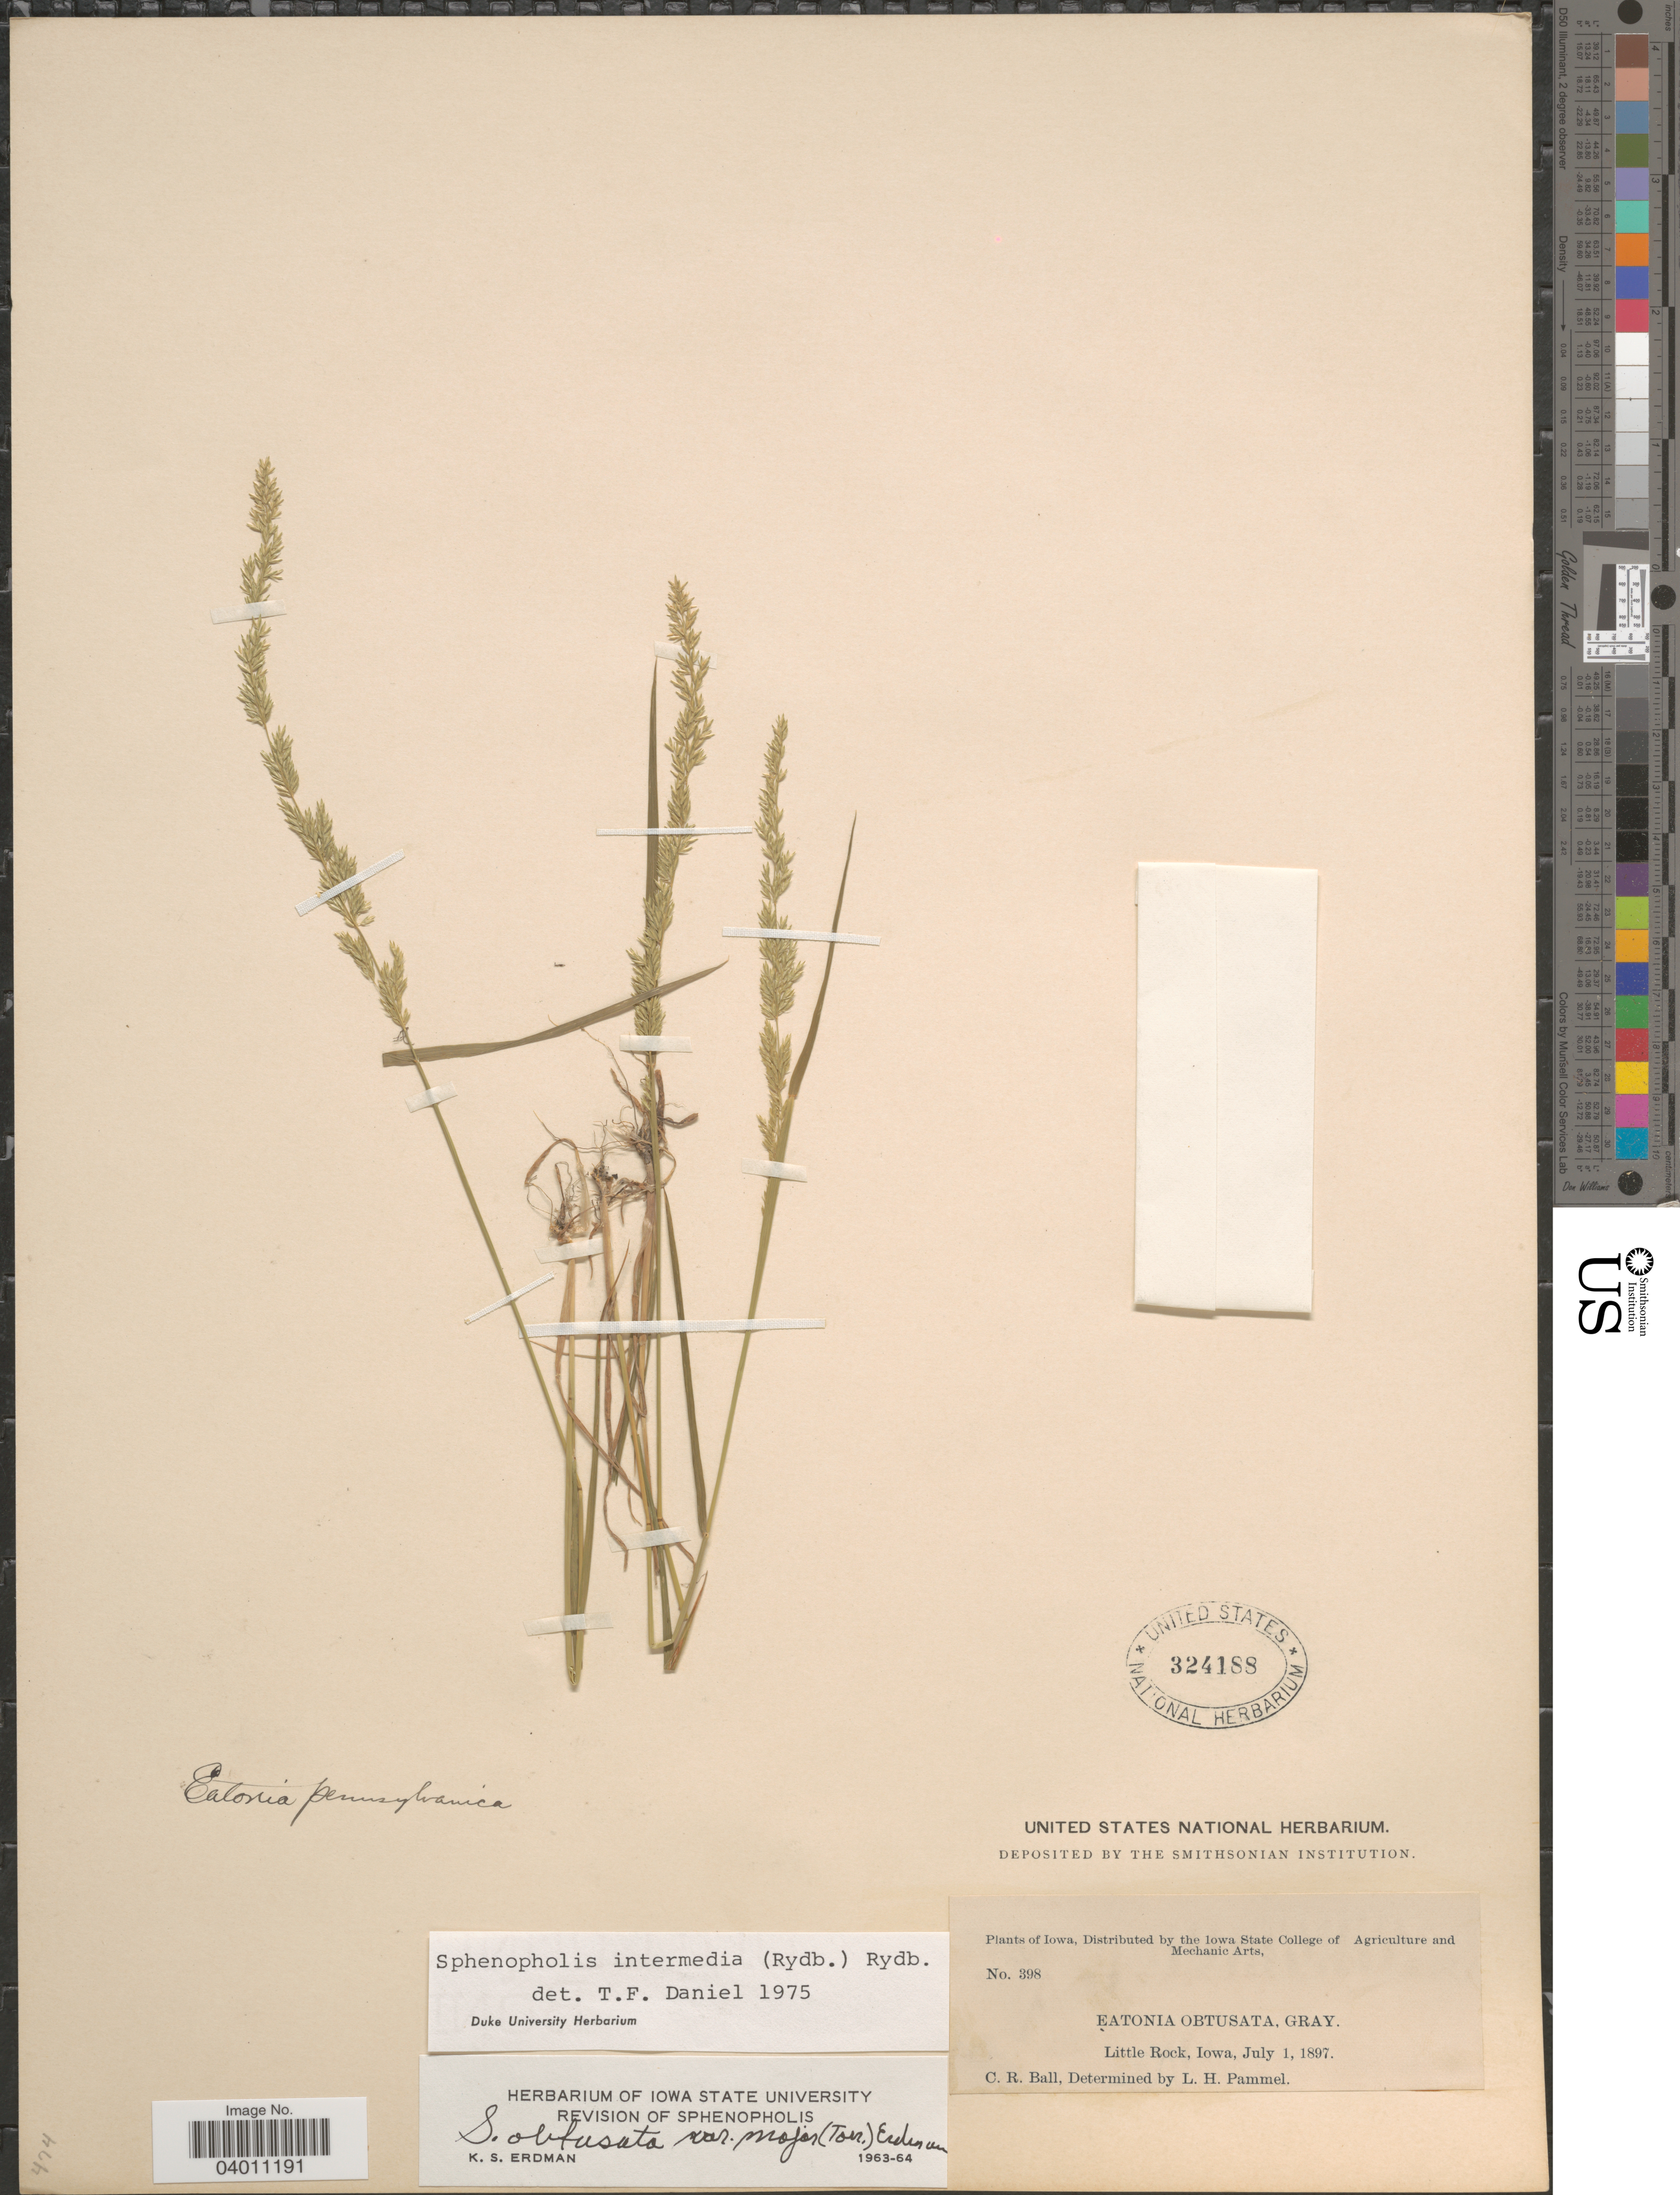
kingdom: Plantae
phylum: Tracheophyta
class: Liliopsida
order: Poales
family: Poaceae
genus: Sphenopholis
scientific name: Sphenopholis intermedia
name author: (Rydb.) Rydb.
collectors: C. R. Ball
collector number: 398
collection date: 1897-07-01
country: United States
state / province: Iowa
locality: Little Rock.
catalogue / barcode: US 324188